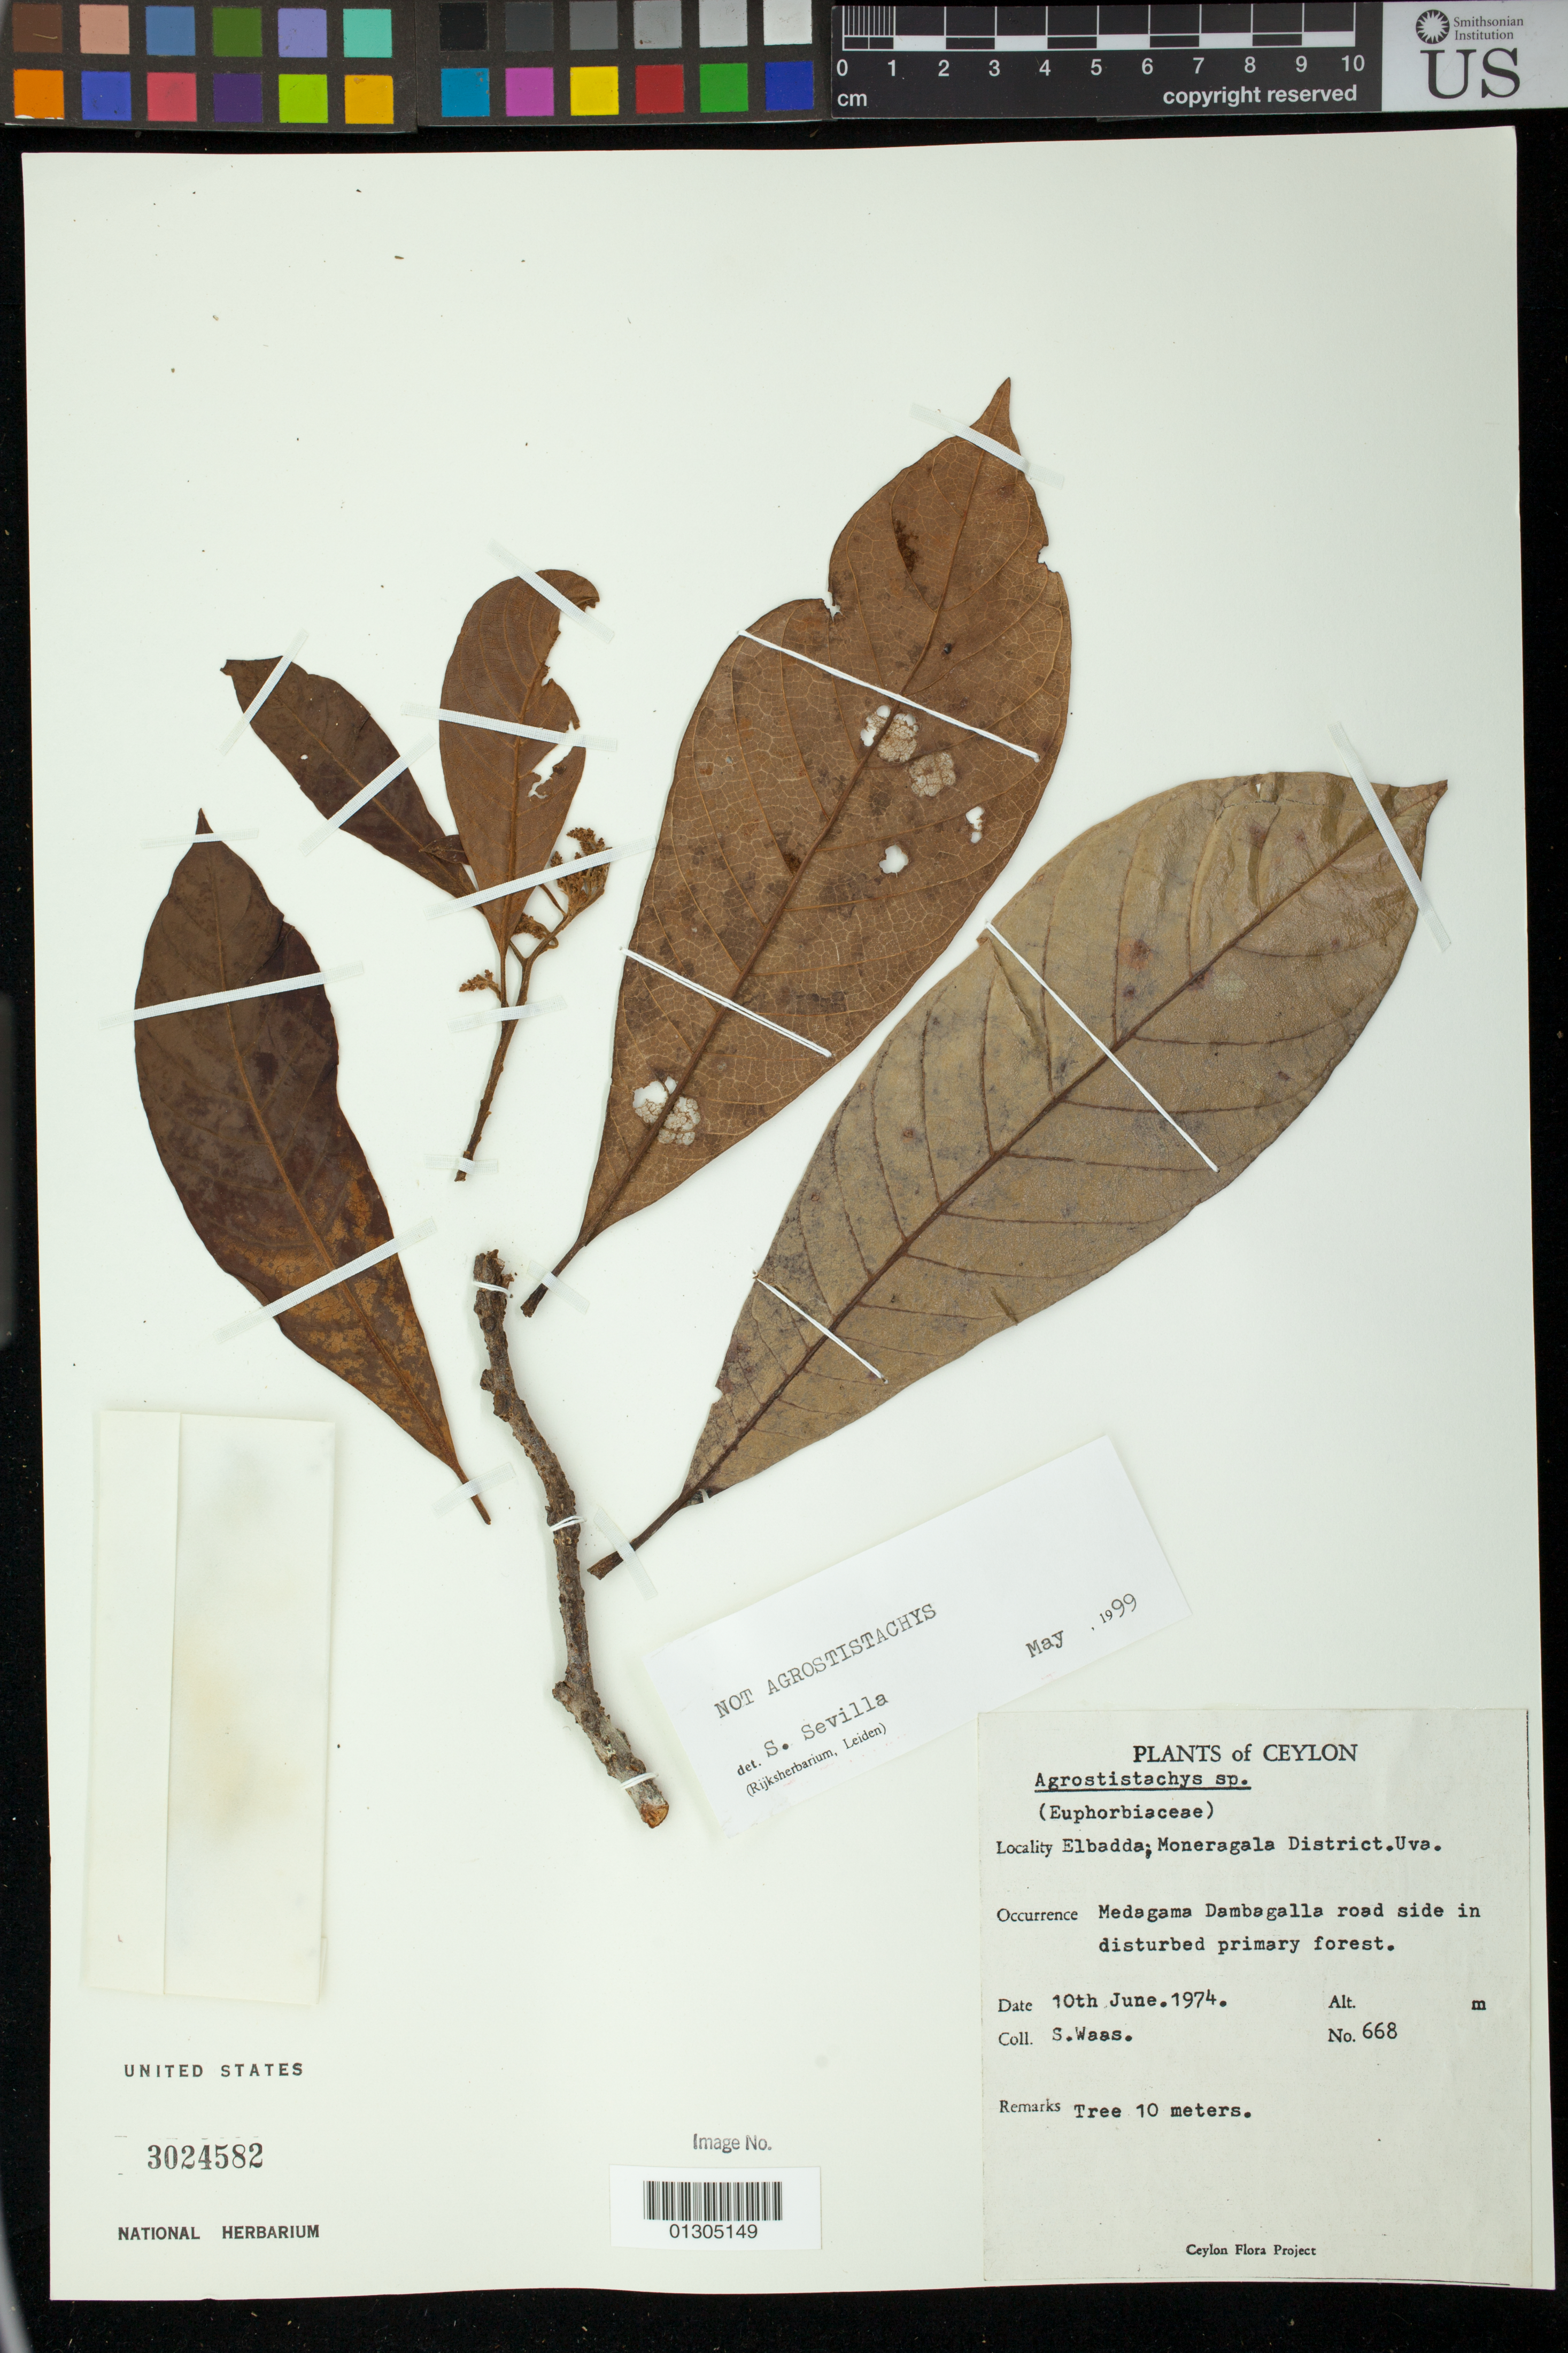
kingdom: Plantae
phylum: Tracheophyta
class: Magnoliopsida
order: Malpighiales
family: Euphorbiaceae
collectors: S. Waas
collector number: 668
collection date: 1974-06-10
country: Sri Lanka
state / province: Uva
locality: Elbadda; Moneragala District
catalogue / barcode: US 3024582